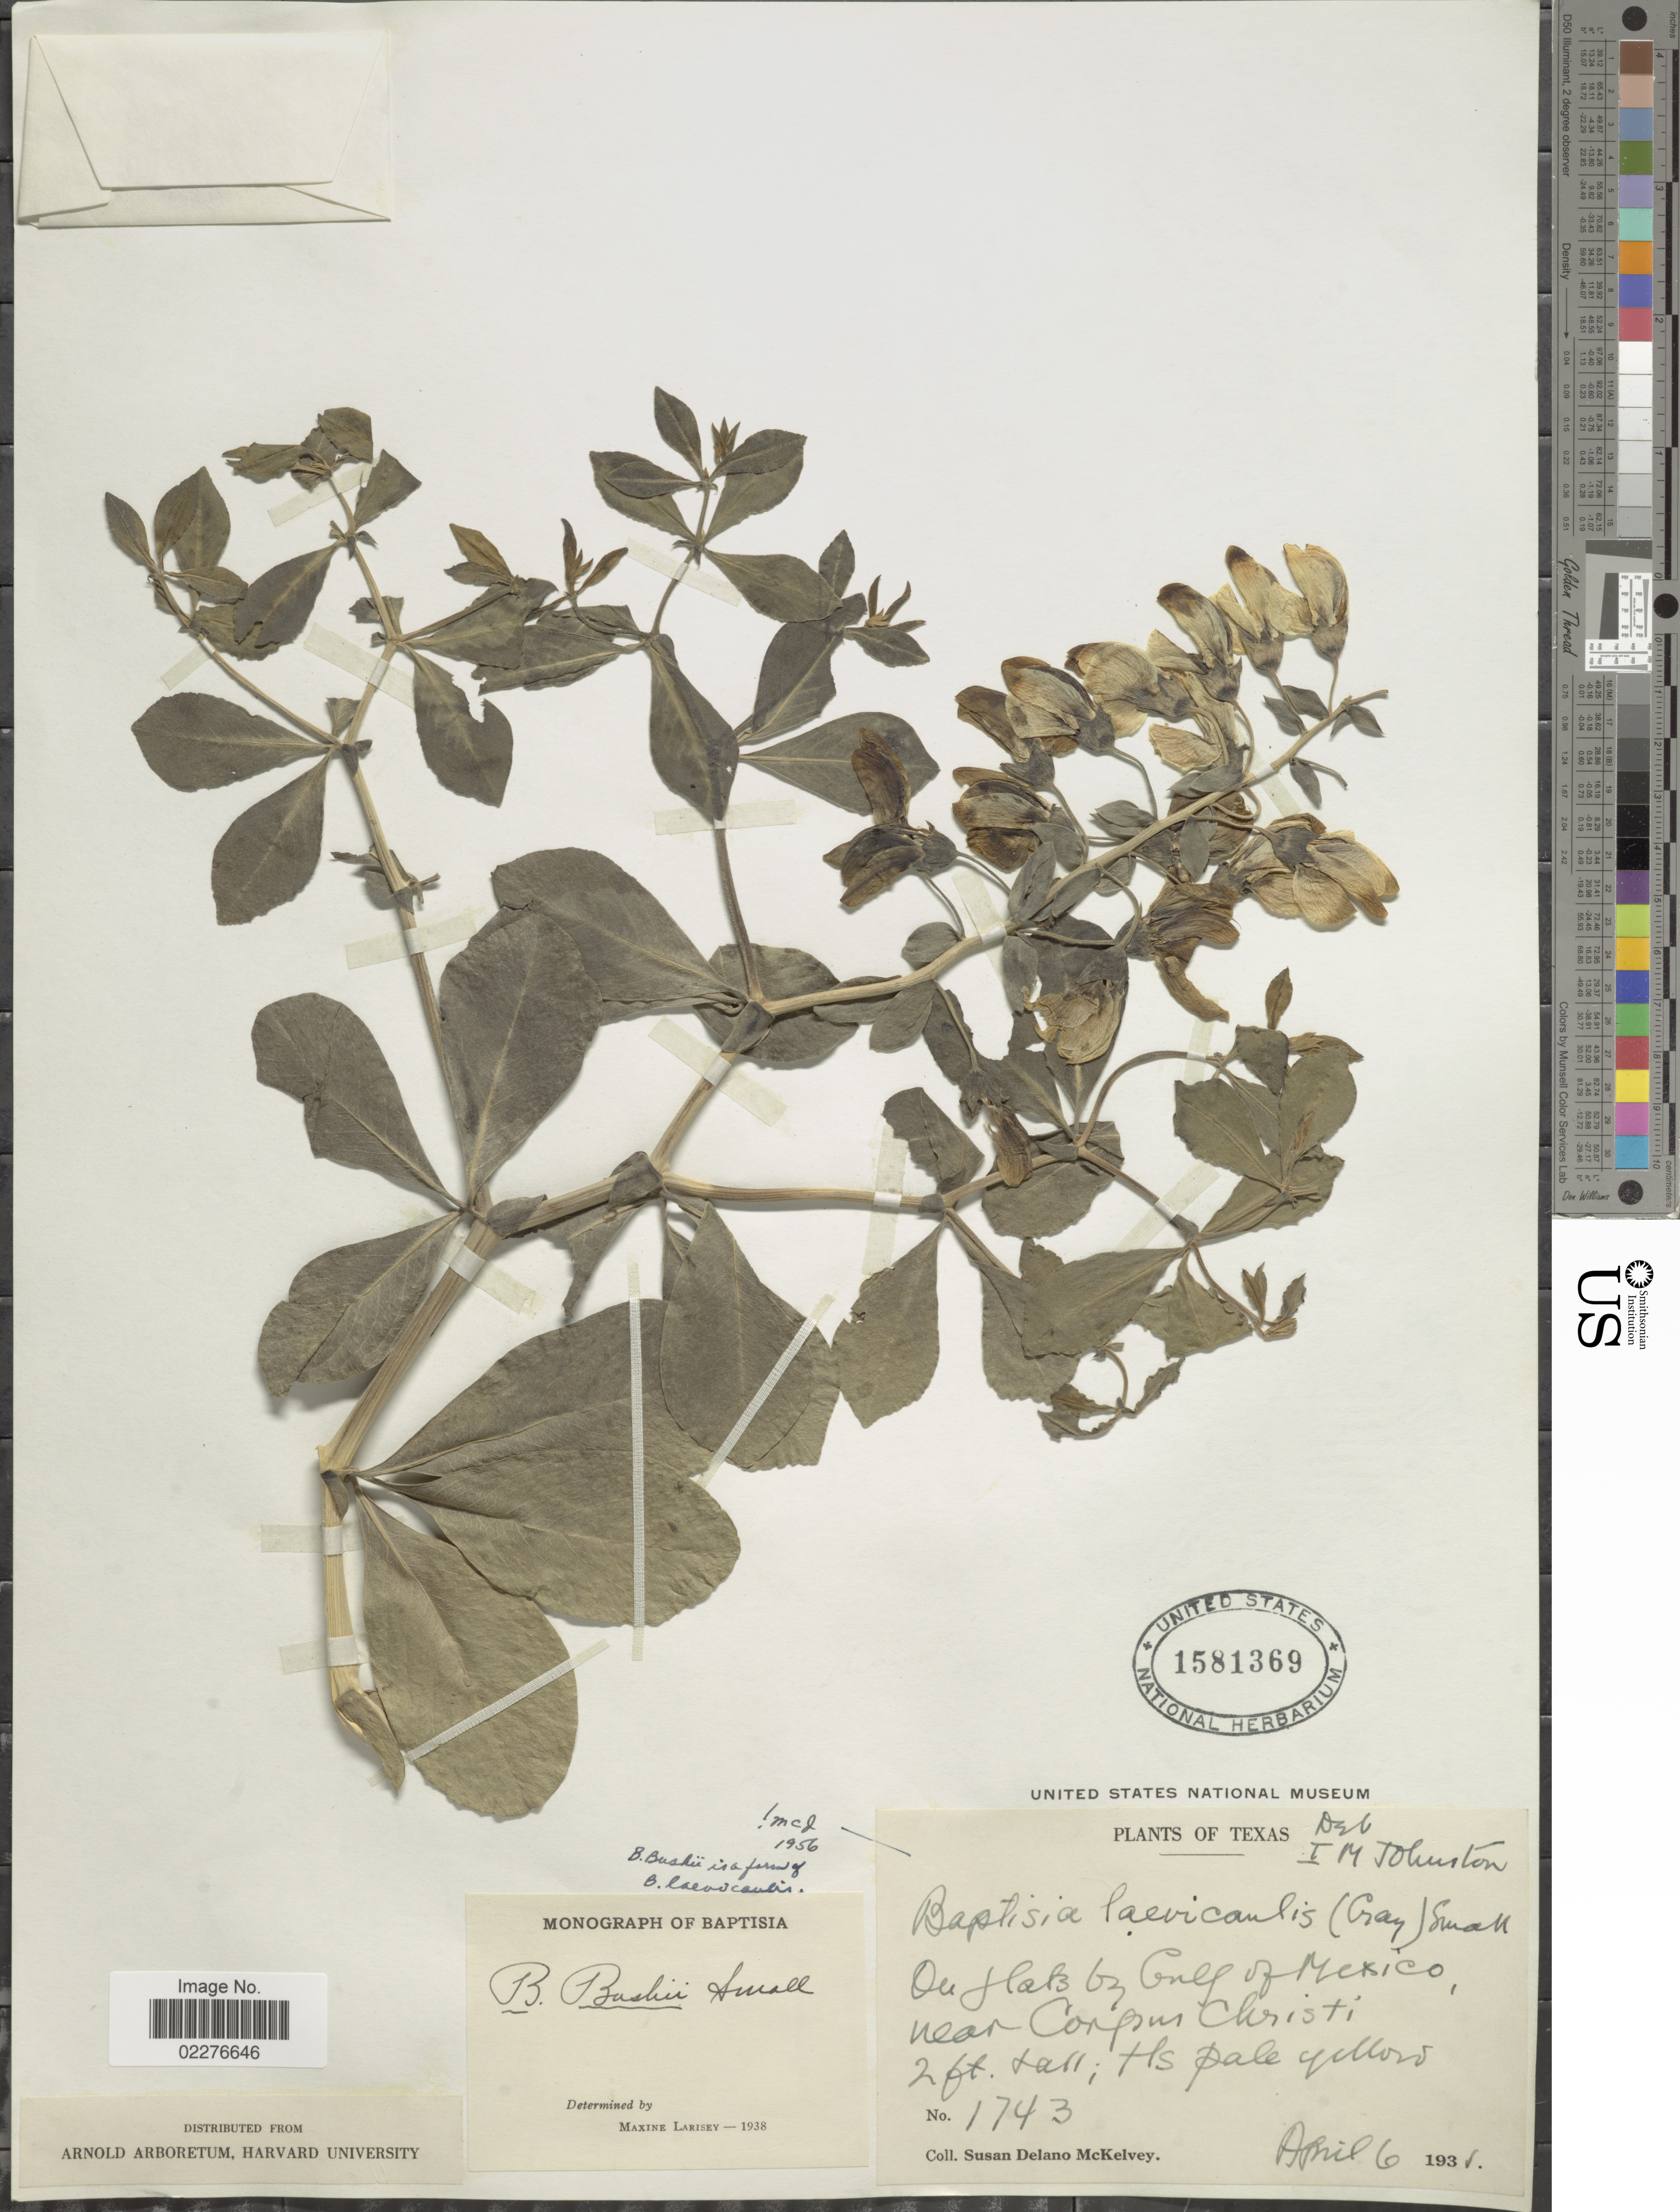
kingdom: Plantae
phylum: Tracheophyta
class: Magnoliopsida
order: Fabales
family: Fabaceae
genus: Baptisia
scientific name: Baptisia laevicaulis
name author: (Canby) Small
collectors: S. A. McKelvey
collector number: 1743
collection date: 1938-04-06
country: United States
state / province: Texas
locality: On flats by Gulf of Mexico, near Corpur Christi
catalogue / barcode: US 1581369